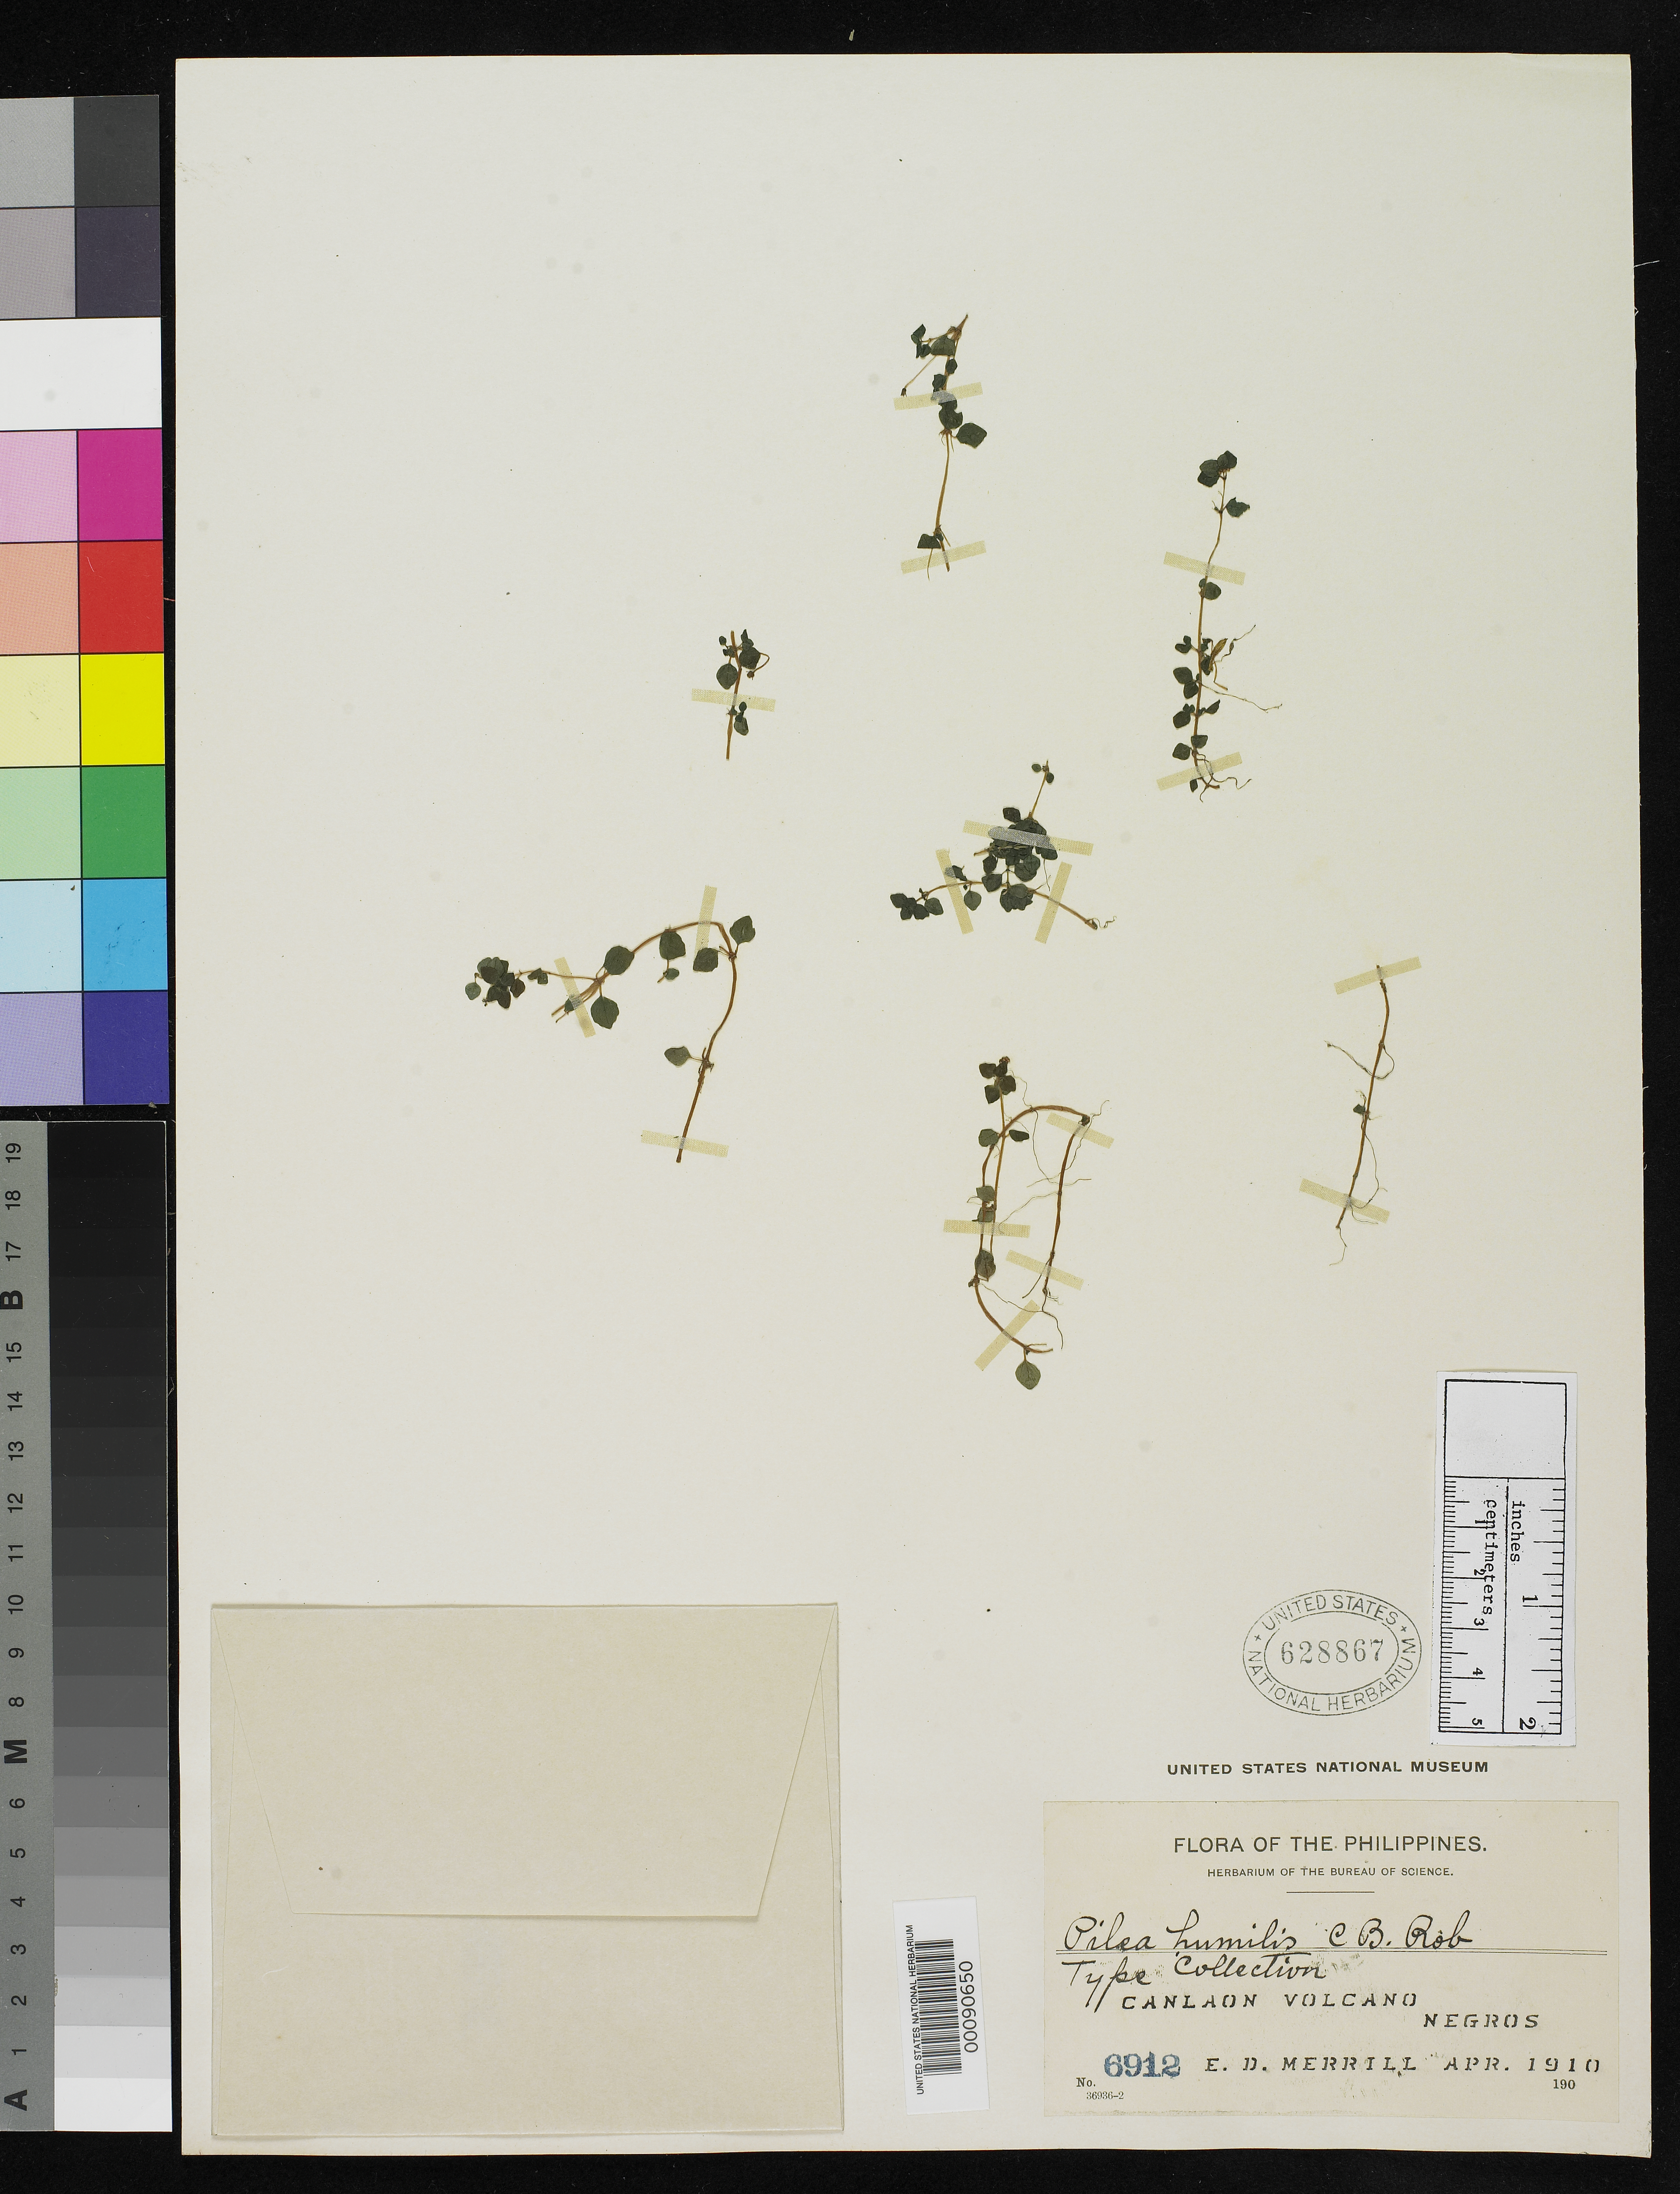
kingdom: Plantae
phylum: Tracheophyta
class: Magnoliopsida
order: Rosales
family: Urticaceae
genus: Pilea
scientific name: Pilea humilis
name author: C.B. Rob.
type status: Isotype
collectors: E. D. Merrill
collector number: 6912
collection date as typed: Apr 1910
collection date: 1910-04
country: Philippines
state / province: Western Visayas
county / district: Negros Occidental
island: Negros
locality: Canlaon Volcano.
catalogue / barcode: US 628867